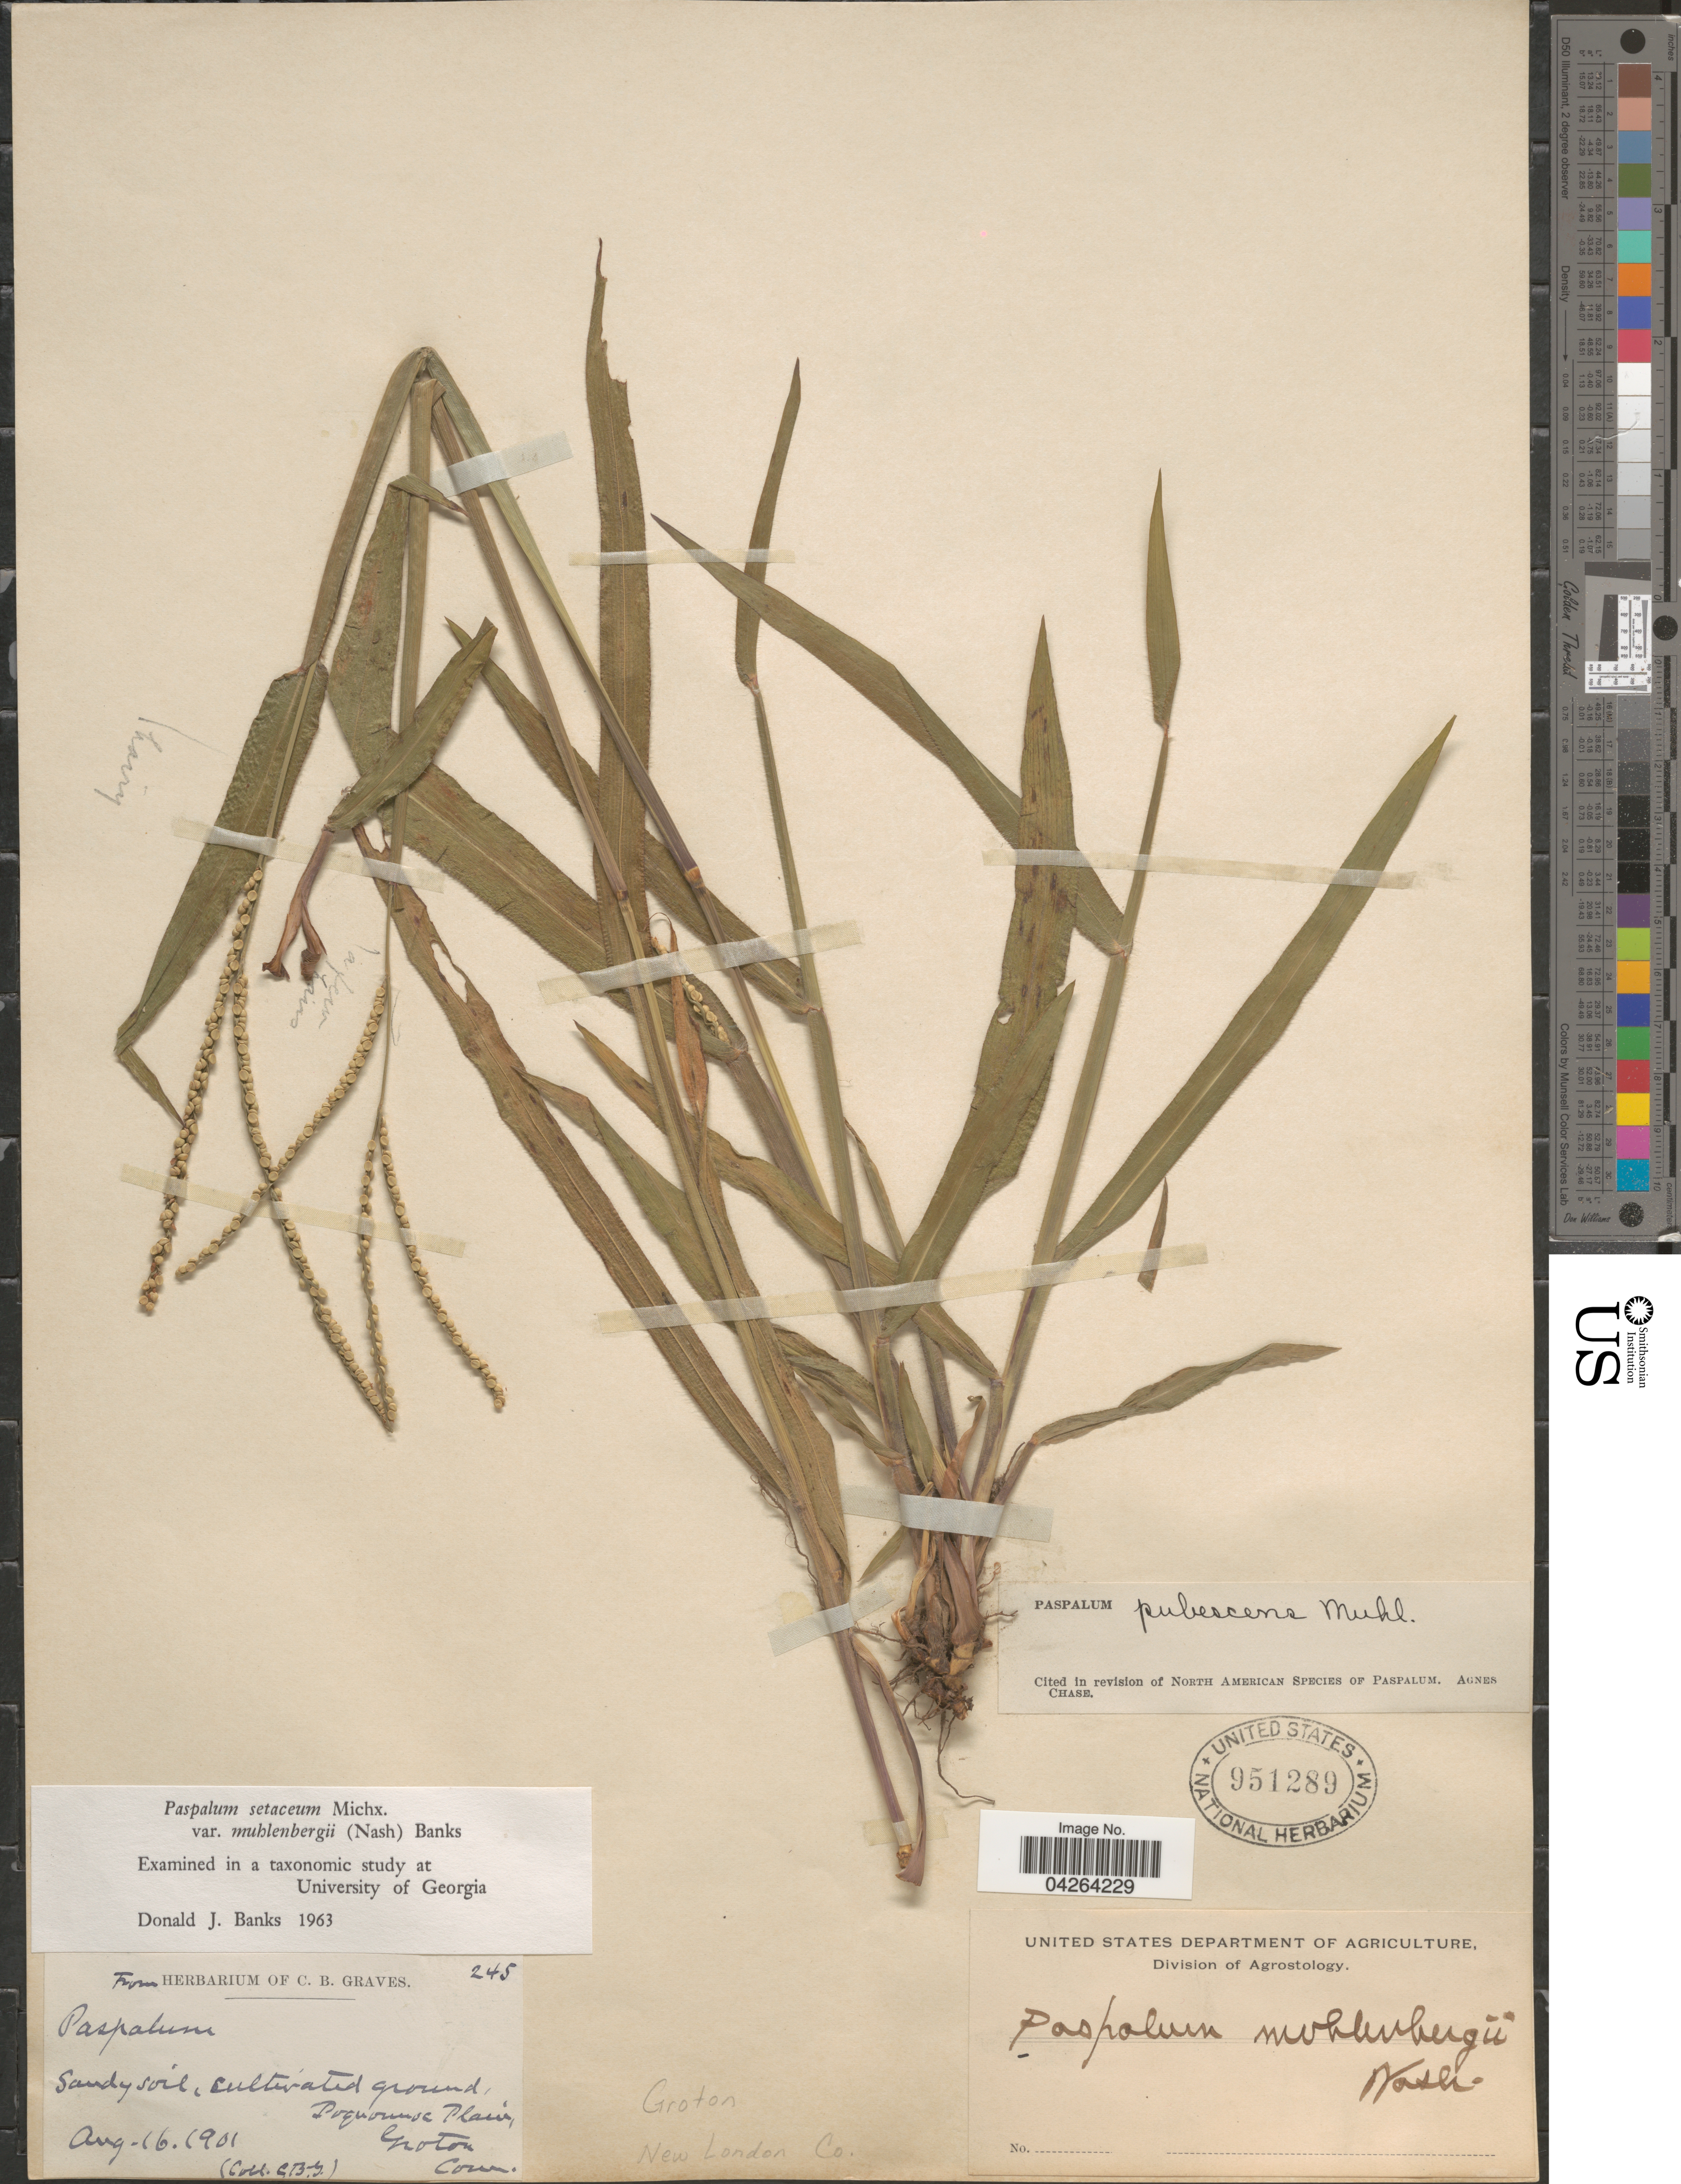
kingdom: Plantae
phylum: Tracheophyta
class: Liliopsida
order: Poales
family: Poaceae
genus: Paspalum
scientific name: Paspalum setaceum var. muhlenbergii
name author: (Nash) D.J. Banks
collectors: C. Graves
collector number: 245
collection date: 1901-08-16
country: United States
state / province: Connecticut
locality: Poquonnoc Plain, Groton. New London Co.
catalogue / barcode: US 951289